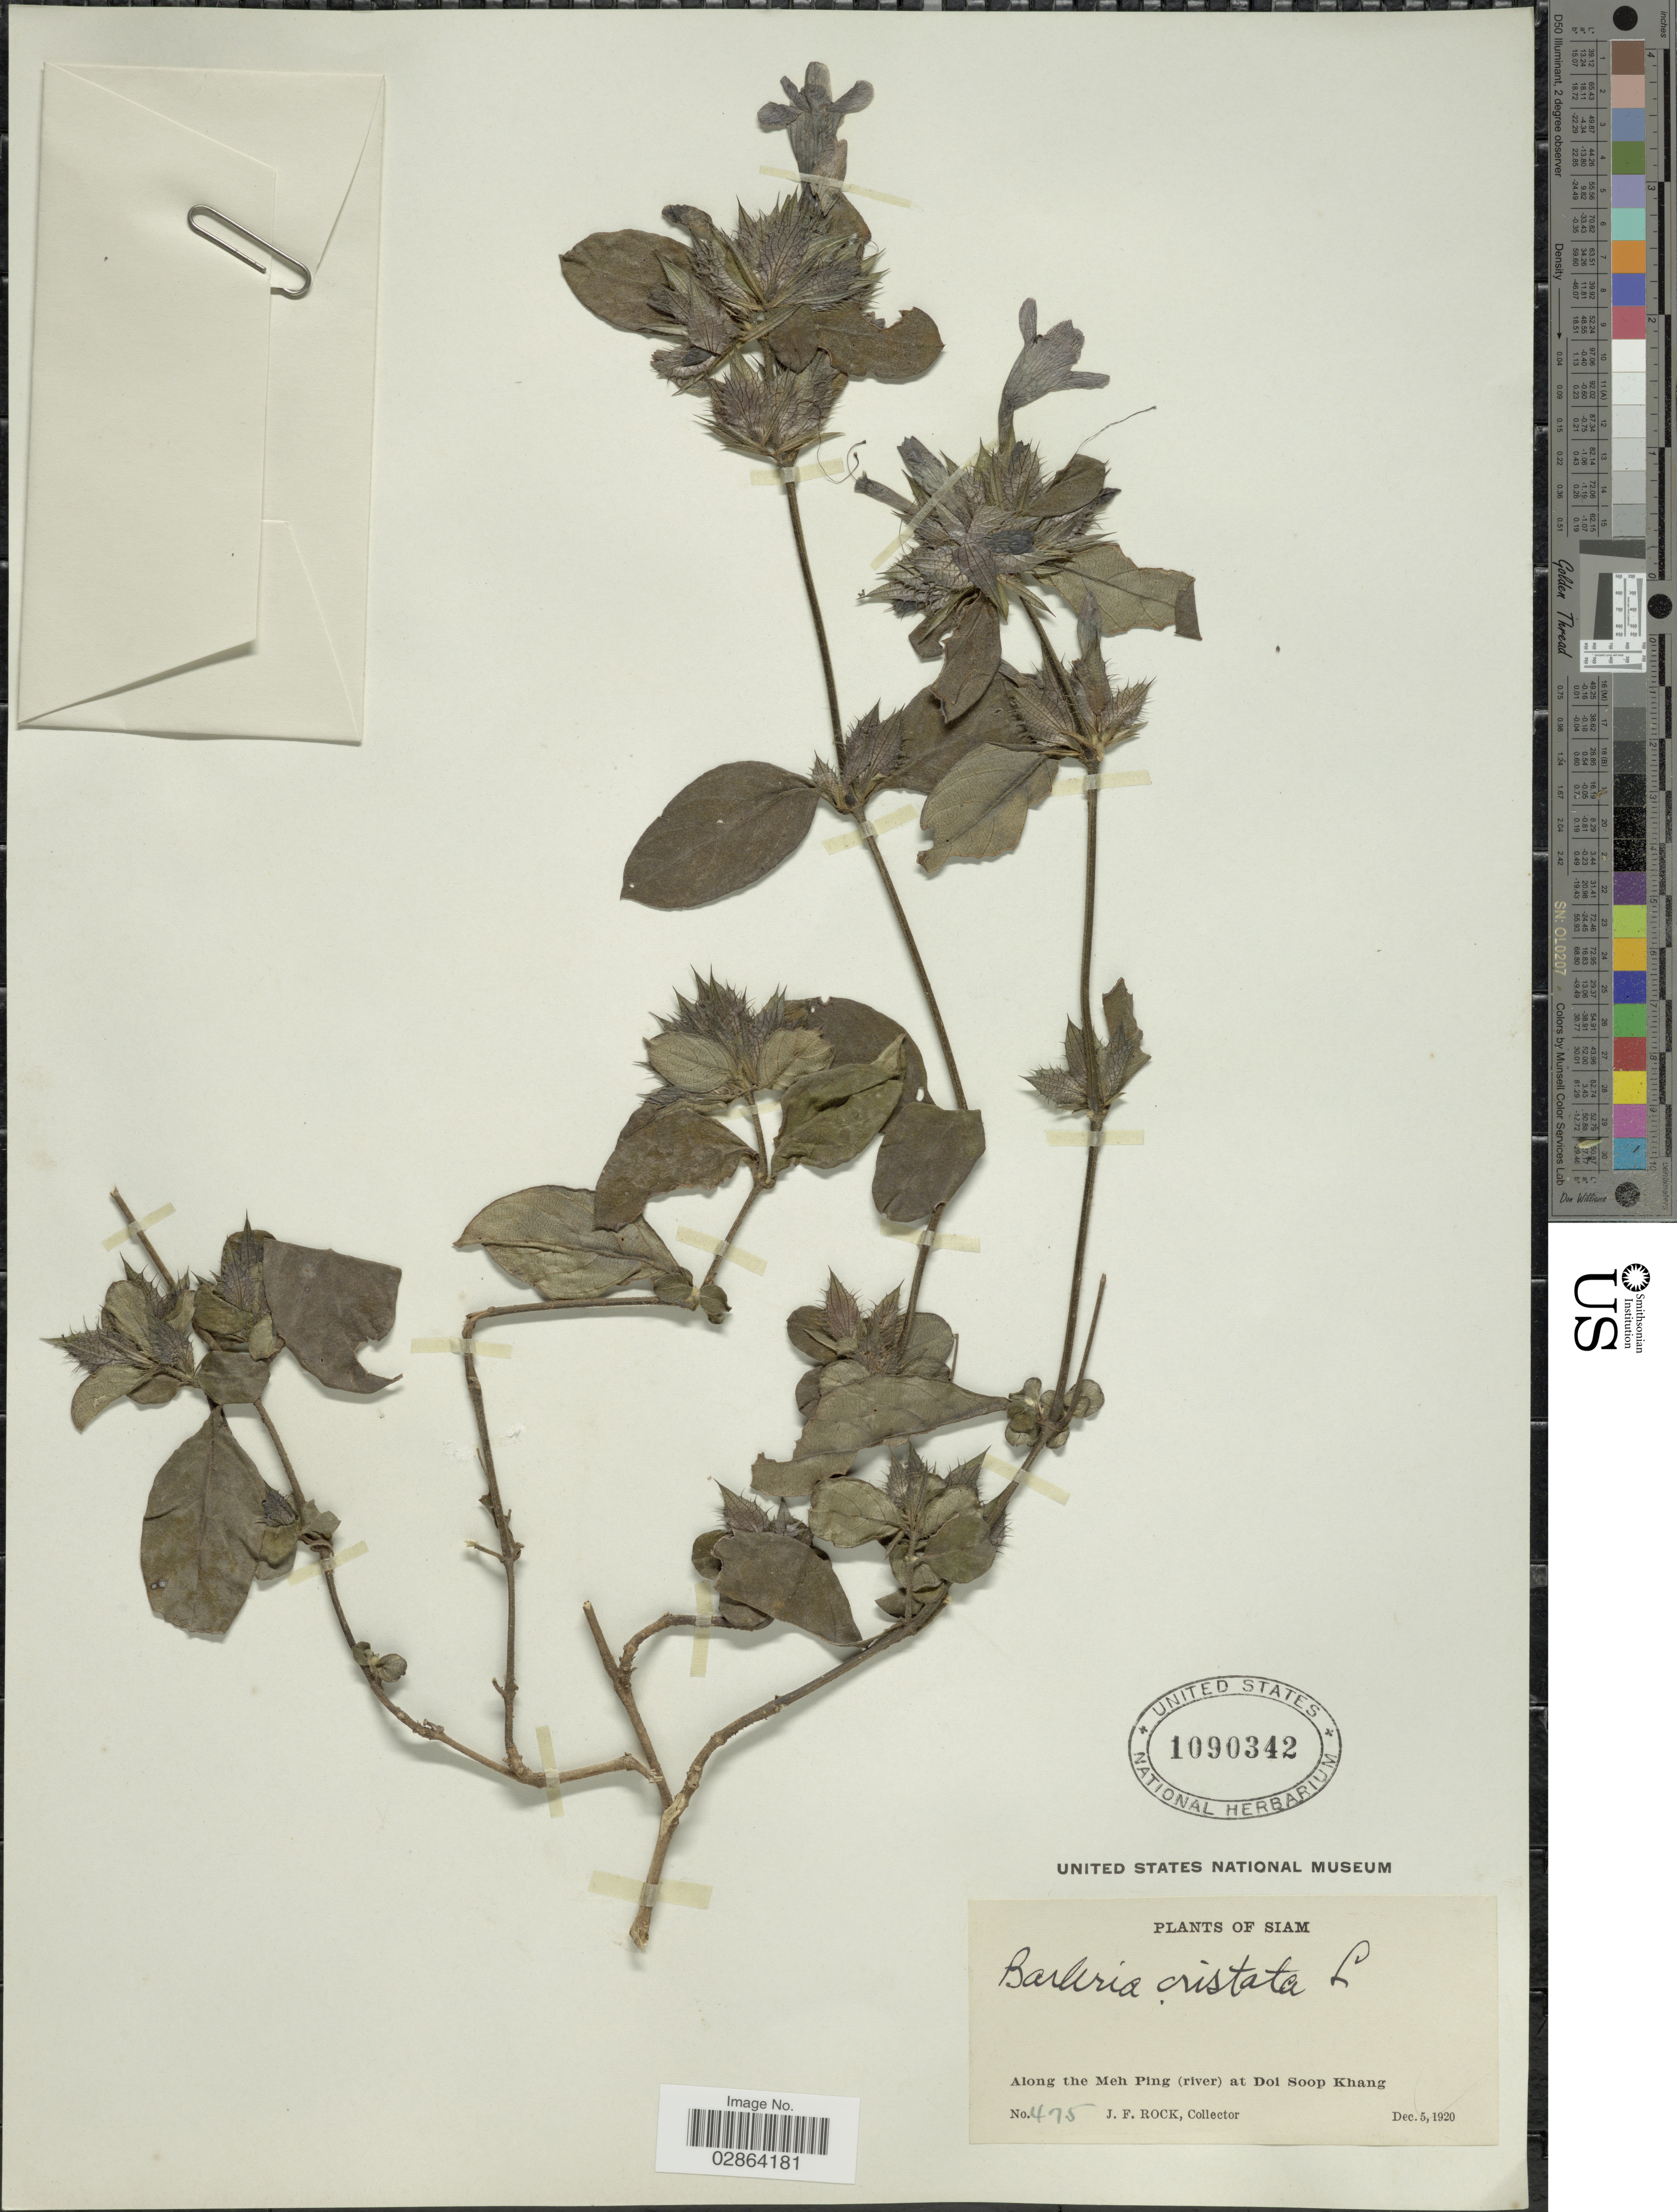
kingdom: Plantae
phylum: Tracheophyta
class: Magnoliopsida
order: Lamiales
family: Acanthaceae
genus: Barleria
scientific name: Barleria cristata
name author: L.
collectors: J. Rock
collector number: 475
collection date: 1920-12-05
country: Thailand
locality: Siam, Along the Meh Ping (river) at Doi Soop Khang.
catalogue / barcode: US 1090342